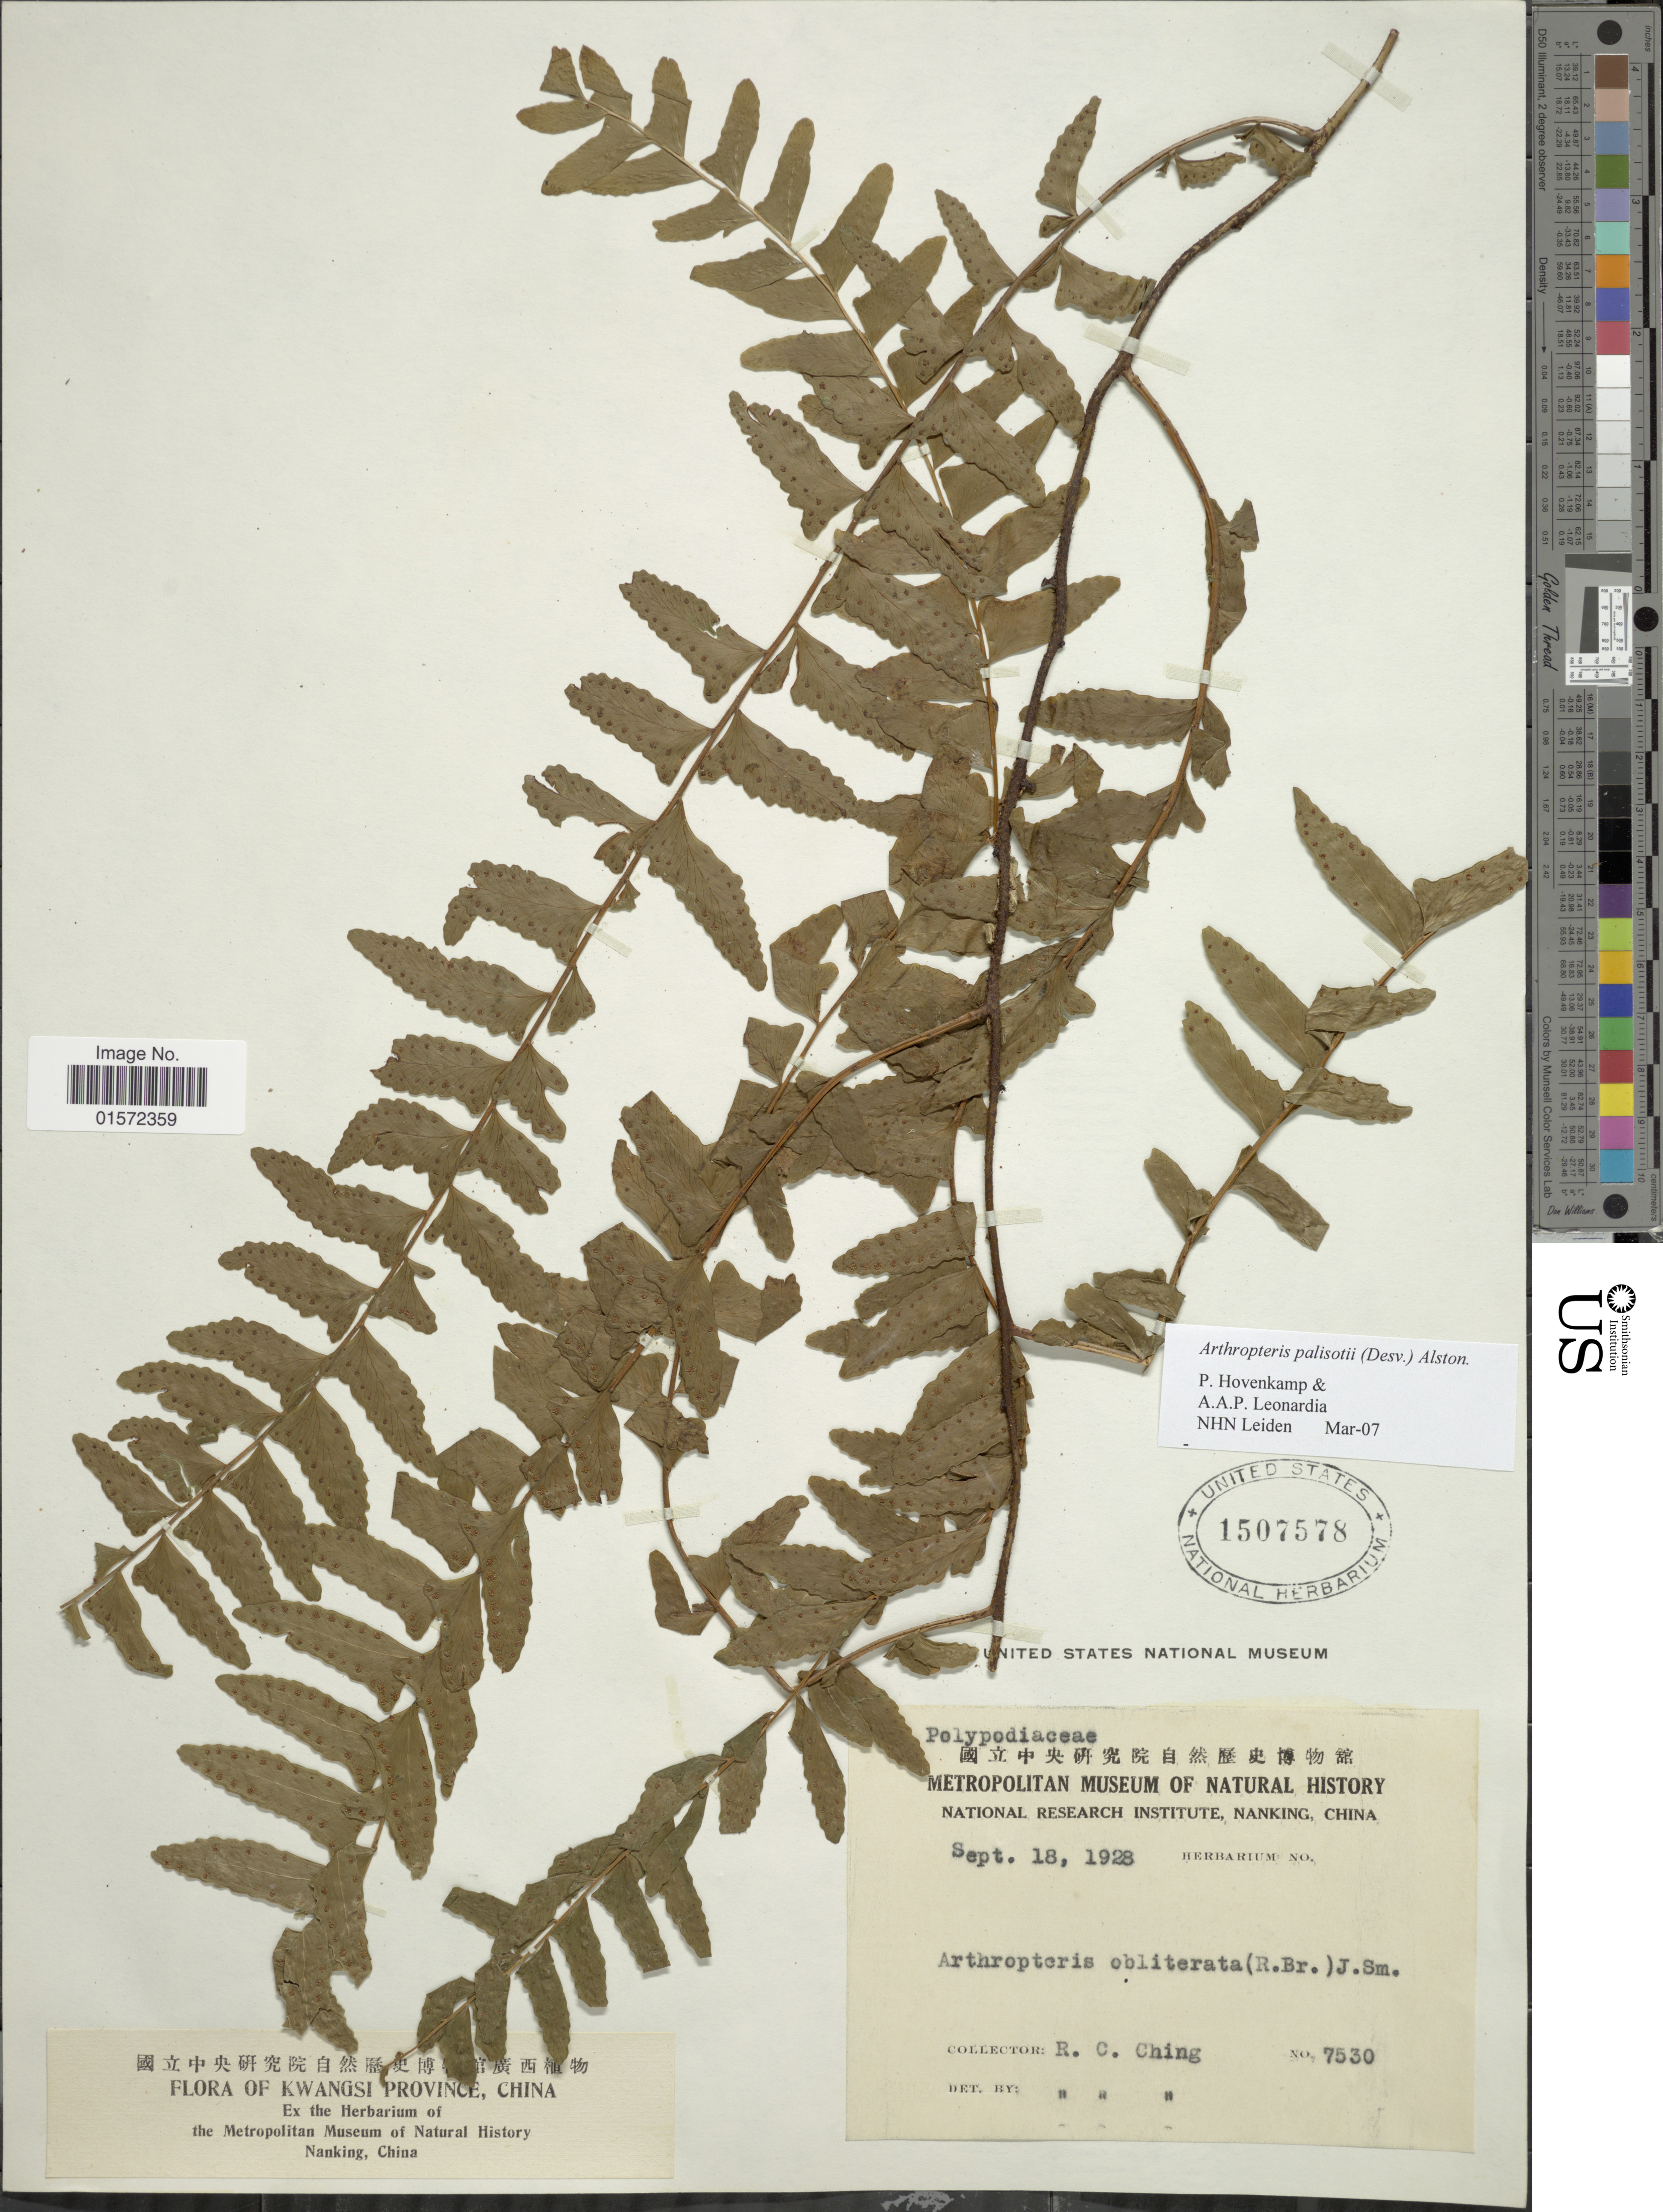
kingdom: Plantae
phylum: Tracheophyta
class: Polypodiopsida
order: Polypodiales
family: Tectariaceae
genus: Arthropteris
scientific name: Arthropteris palisotii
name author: (Desv.) Alston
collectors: R. C. Ching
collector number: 7530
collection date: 1928-09-18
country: China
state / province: Guangxi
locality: Kwangsi Proivince, China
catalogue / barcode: US 1507578